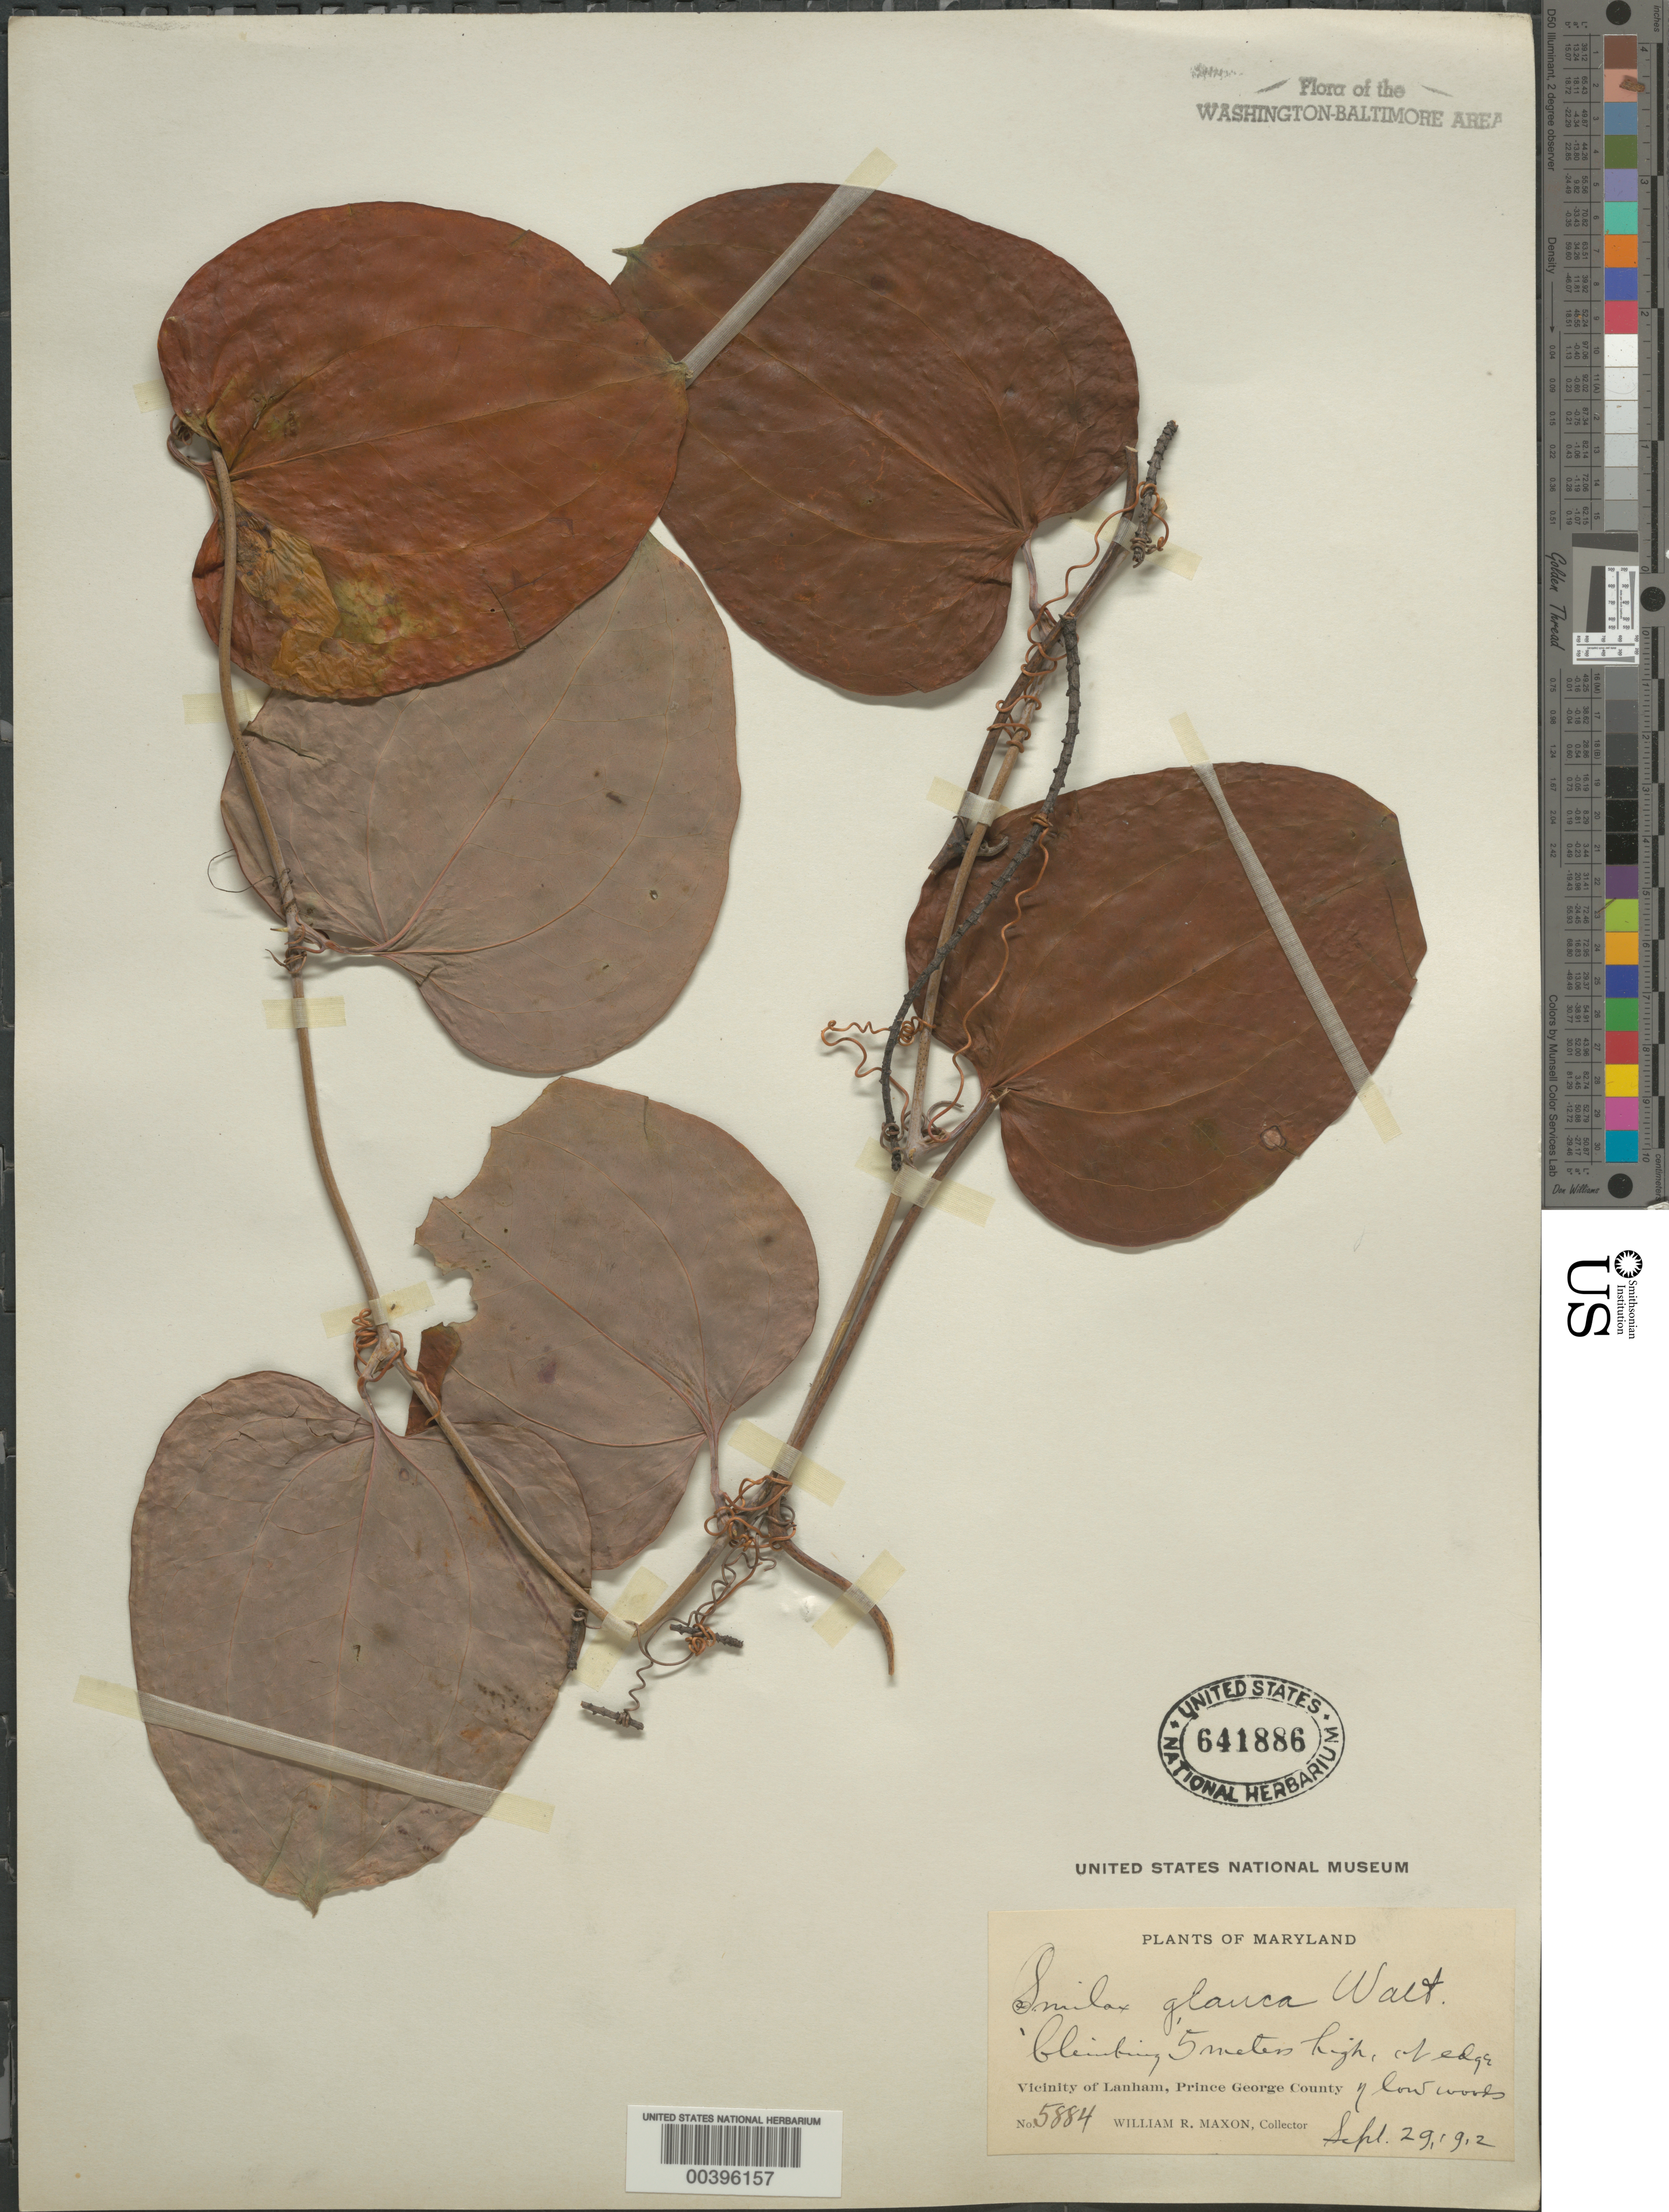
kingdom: Plantae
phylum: Tracheophyta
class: Liliopsida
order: Liliales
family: Smilacaceae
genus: Smilax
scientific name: Smilax glauca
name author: Walter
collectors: W. R. Maxon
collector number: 5884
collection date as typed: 29 Sep 1912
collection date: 1912-09-29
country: United States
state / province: Maryland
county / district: Prince George's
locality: Lanham vicinity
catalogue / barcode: US 641886